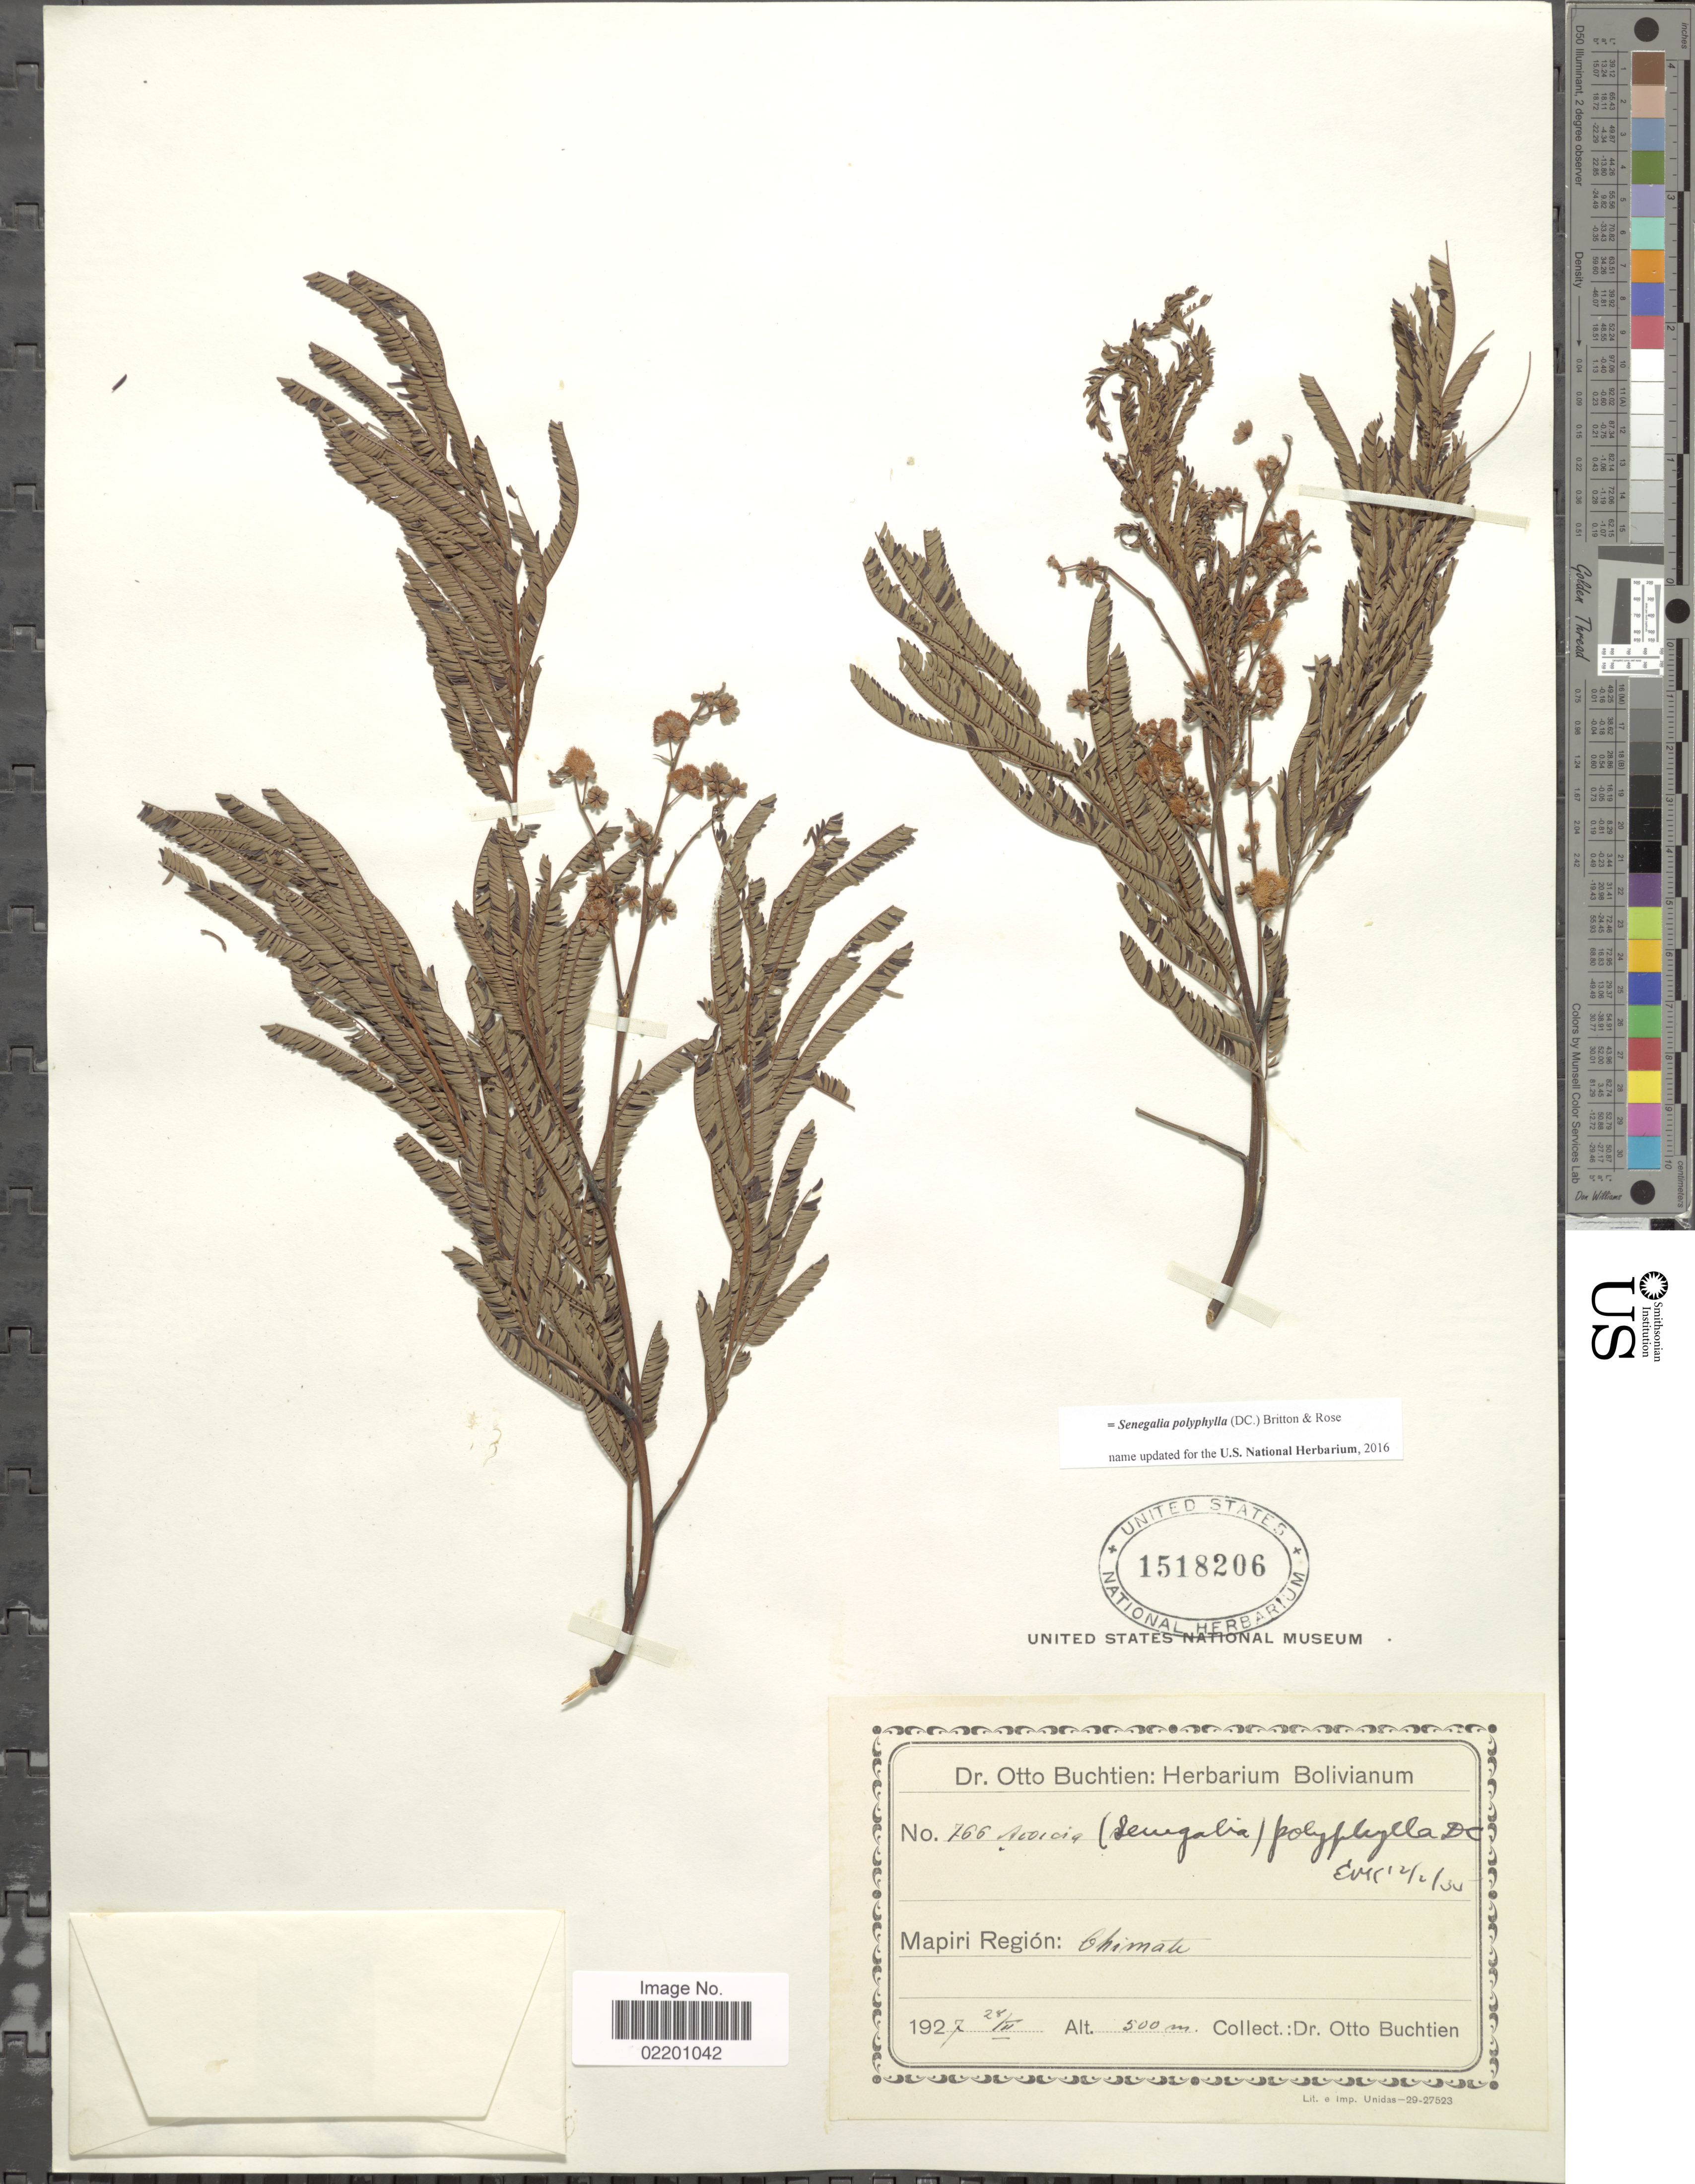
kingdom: Plantae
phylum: Tracheophyta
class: Magnoliopsida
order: Fabales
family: Fabaceae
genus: Senegalia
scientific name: Senegalia loretensis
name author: (J.F. Macbr.) Seigler & Ebinger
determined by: Santos, V. Terra dos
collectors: O. Buchtien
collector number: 766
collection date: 1927-02-28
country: Bolivia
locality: Mapiri Region: Chimate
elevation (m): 500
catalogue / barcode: US 1518206